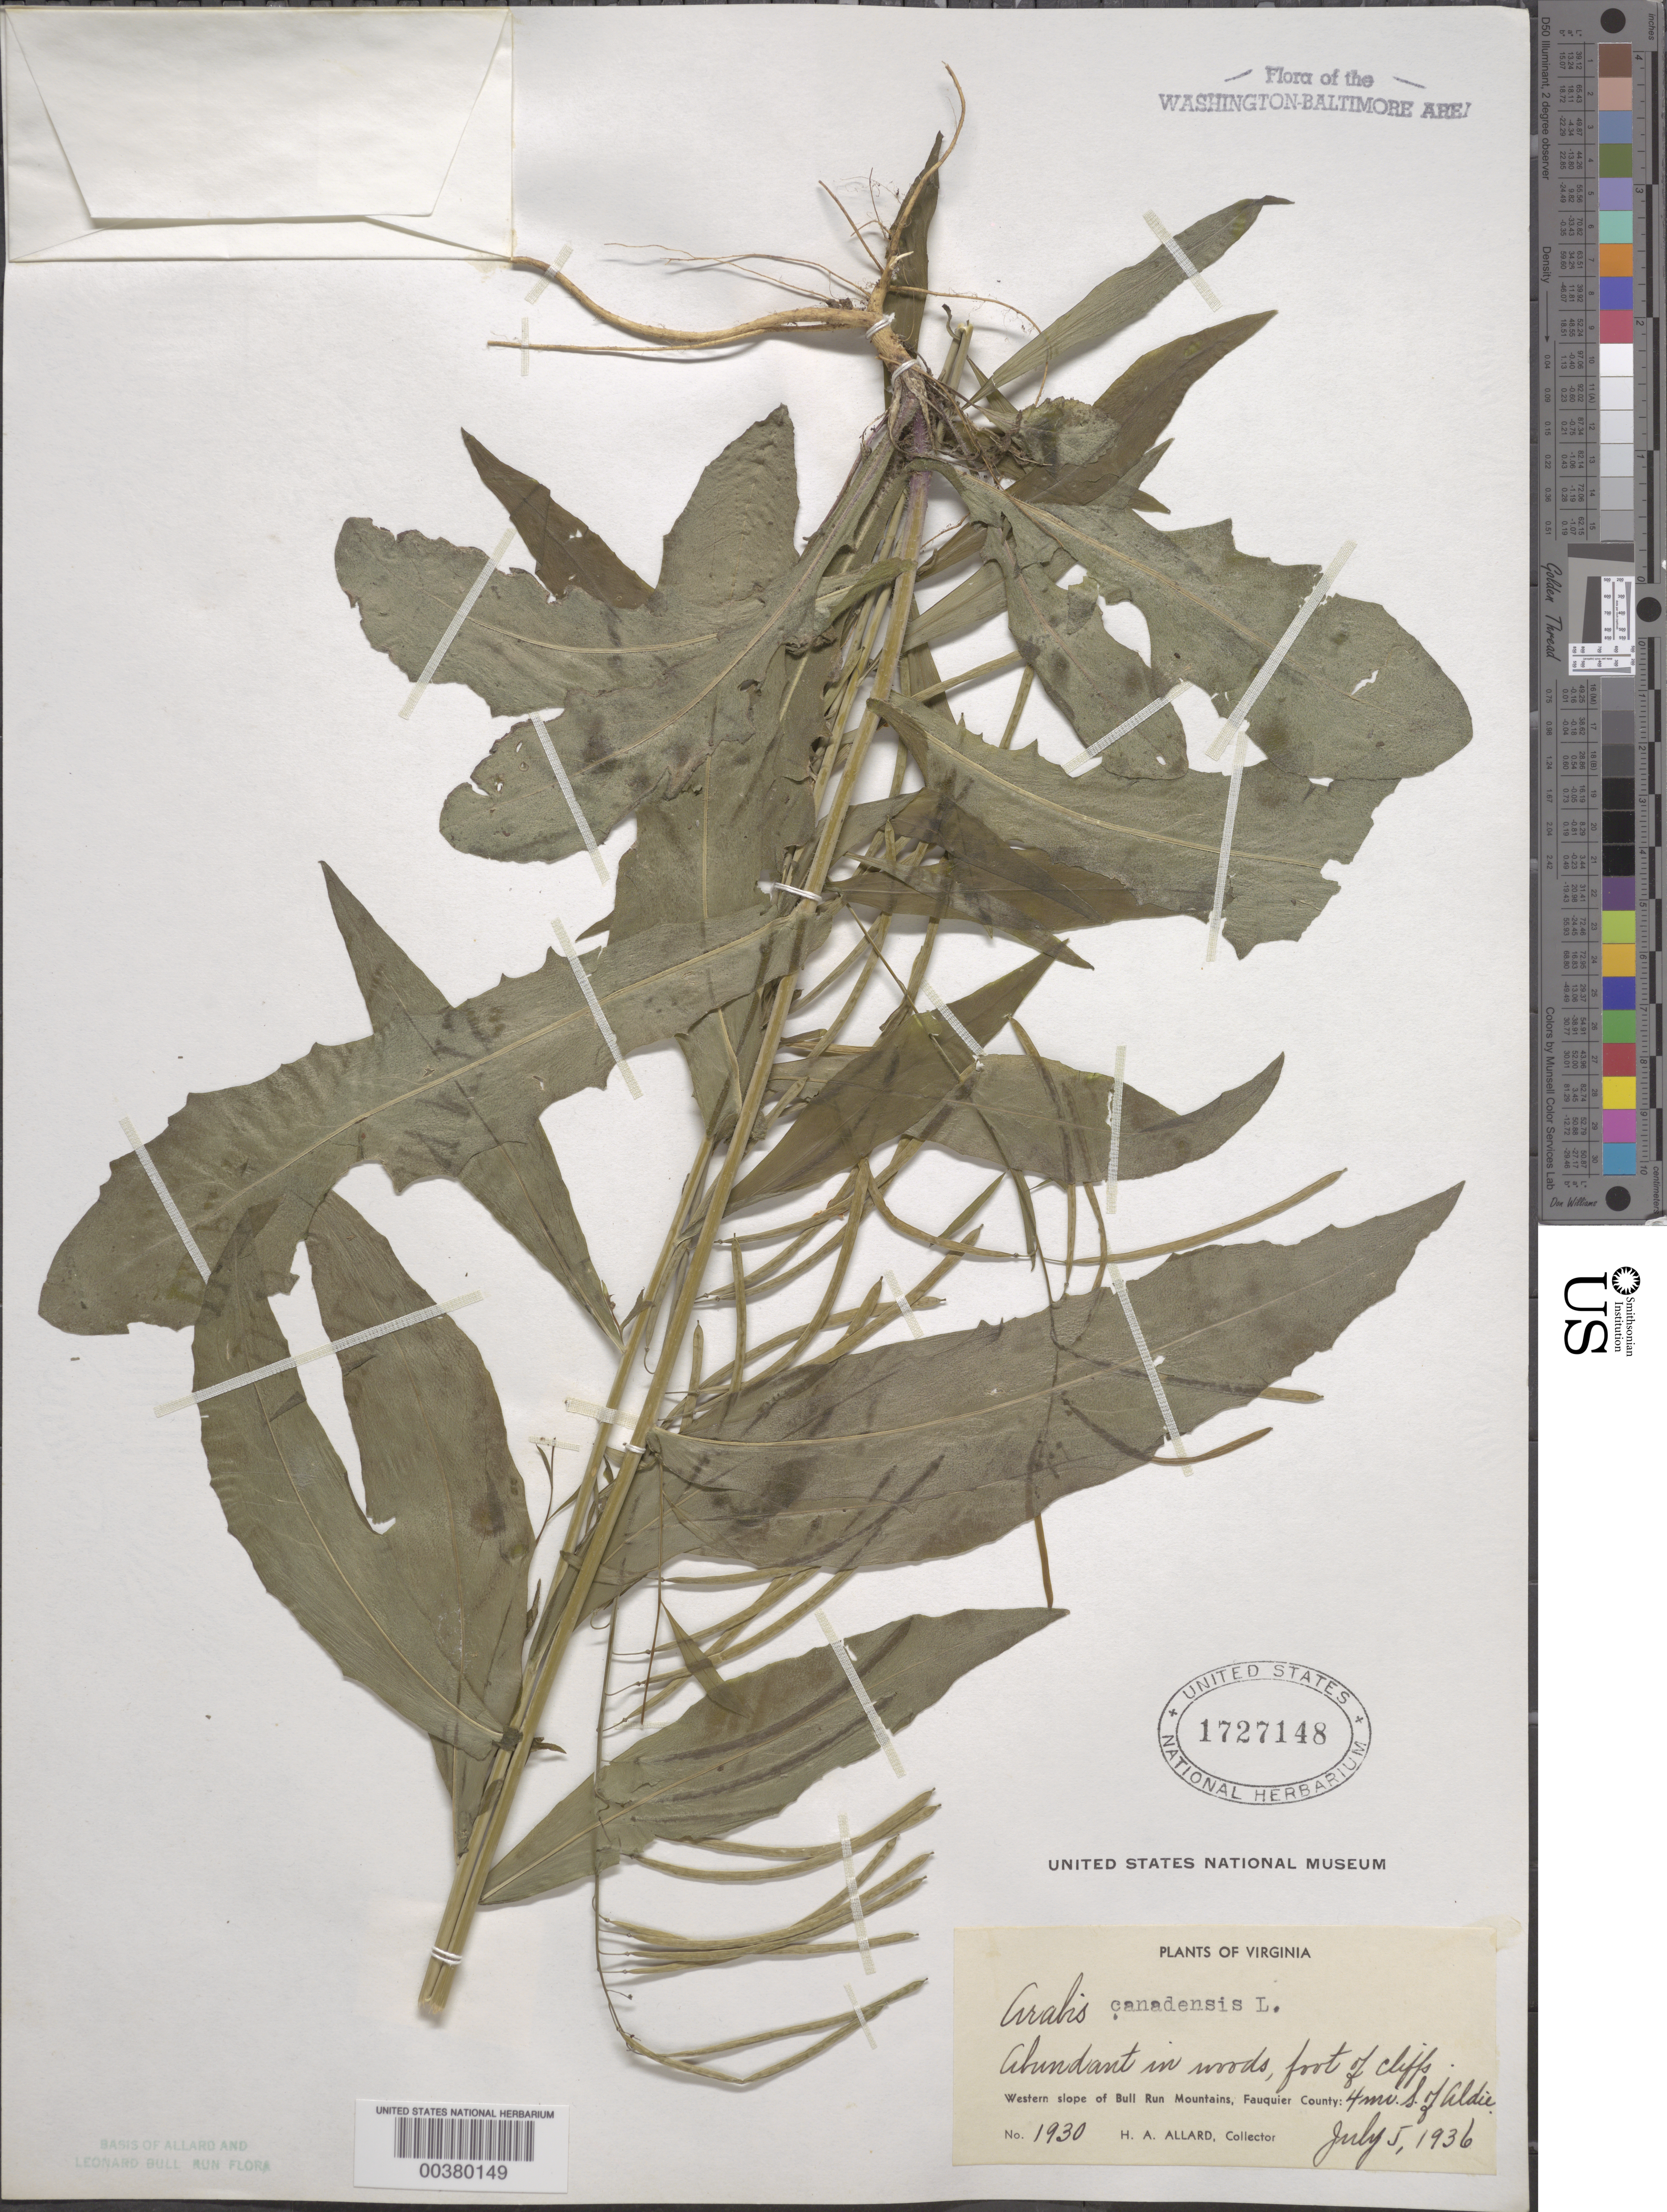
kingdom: Plantae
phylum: Tracheophyta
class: Magnoliopsida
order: Brassicales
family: Brassicaceae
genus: Boechera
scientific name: Boechera canadensis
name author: (L.) Al-Shehbaz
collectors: H. A. Allard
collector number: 1930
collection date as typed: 05 Jul 1936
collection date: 1936-07-05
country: United States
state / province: Virginia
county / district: Fauquier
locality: South of Aldie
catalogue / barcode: US 1727148